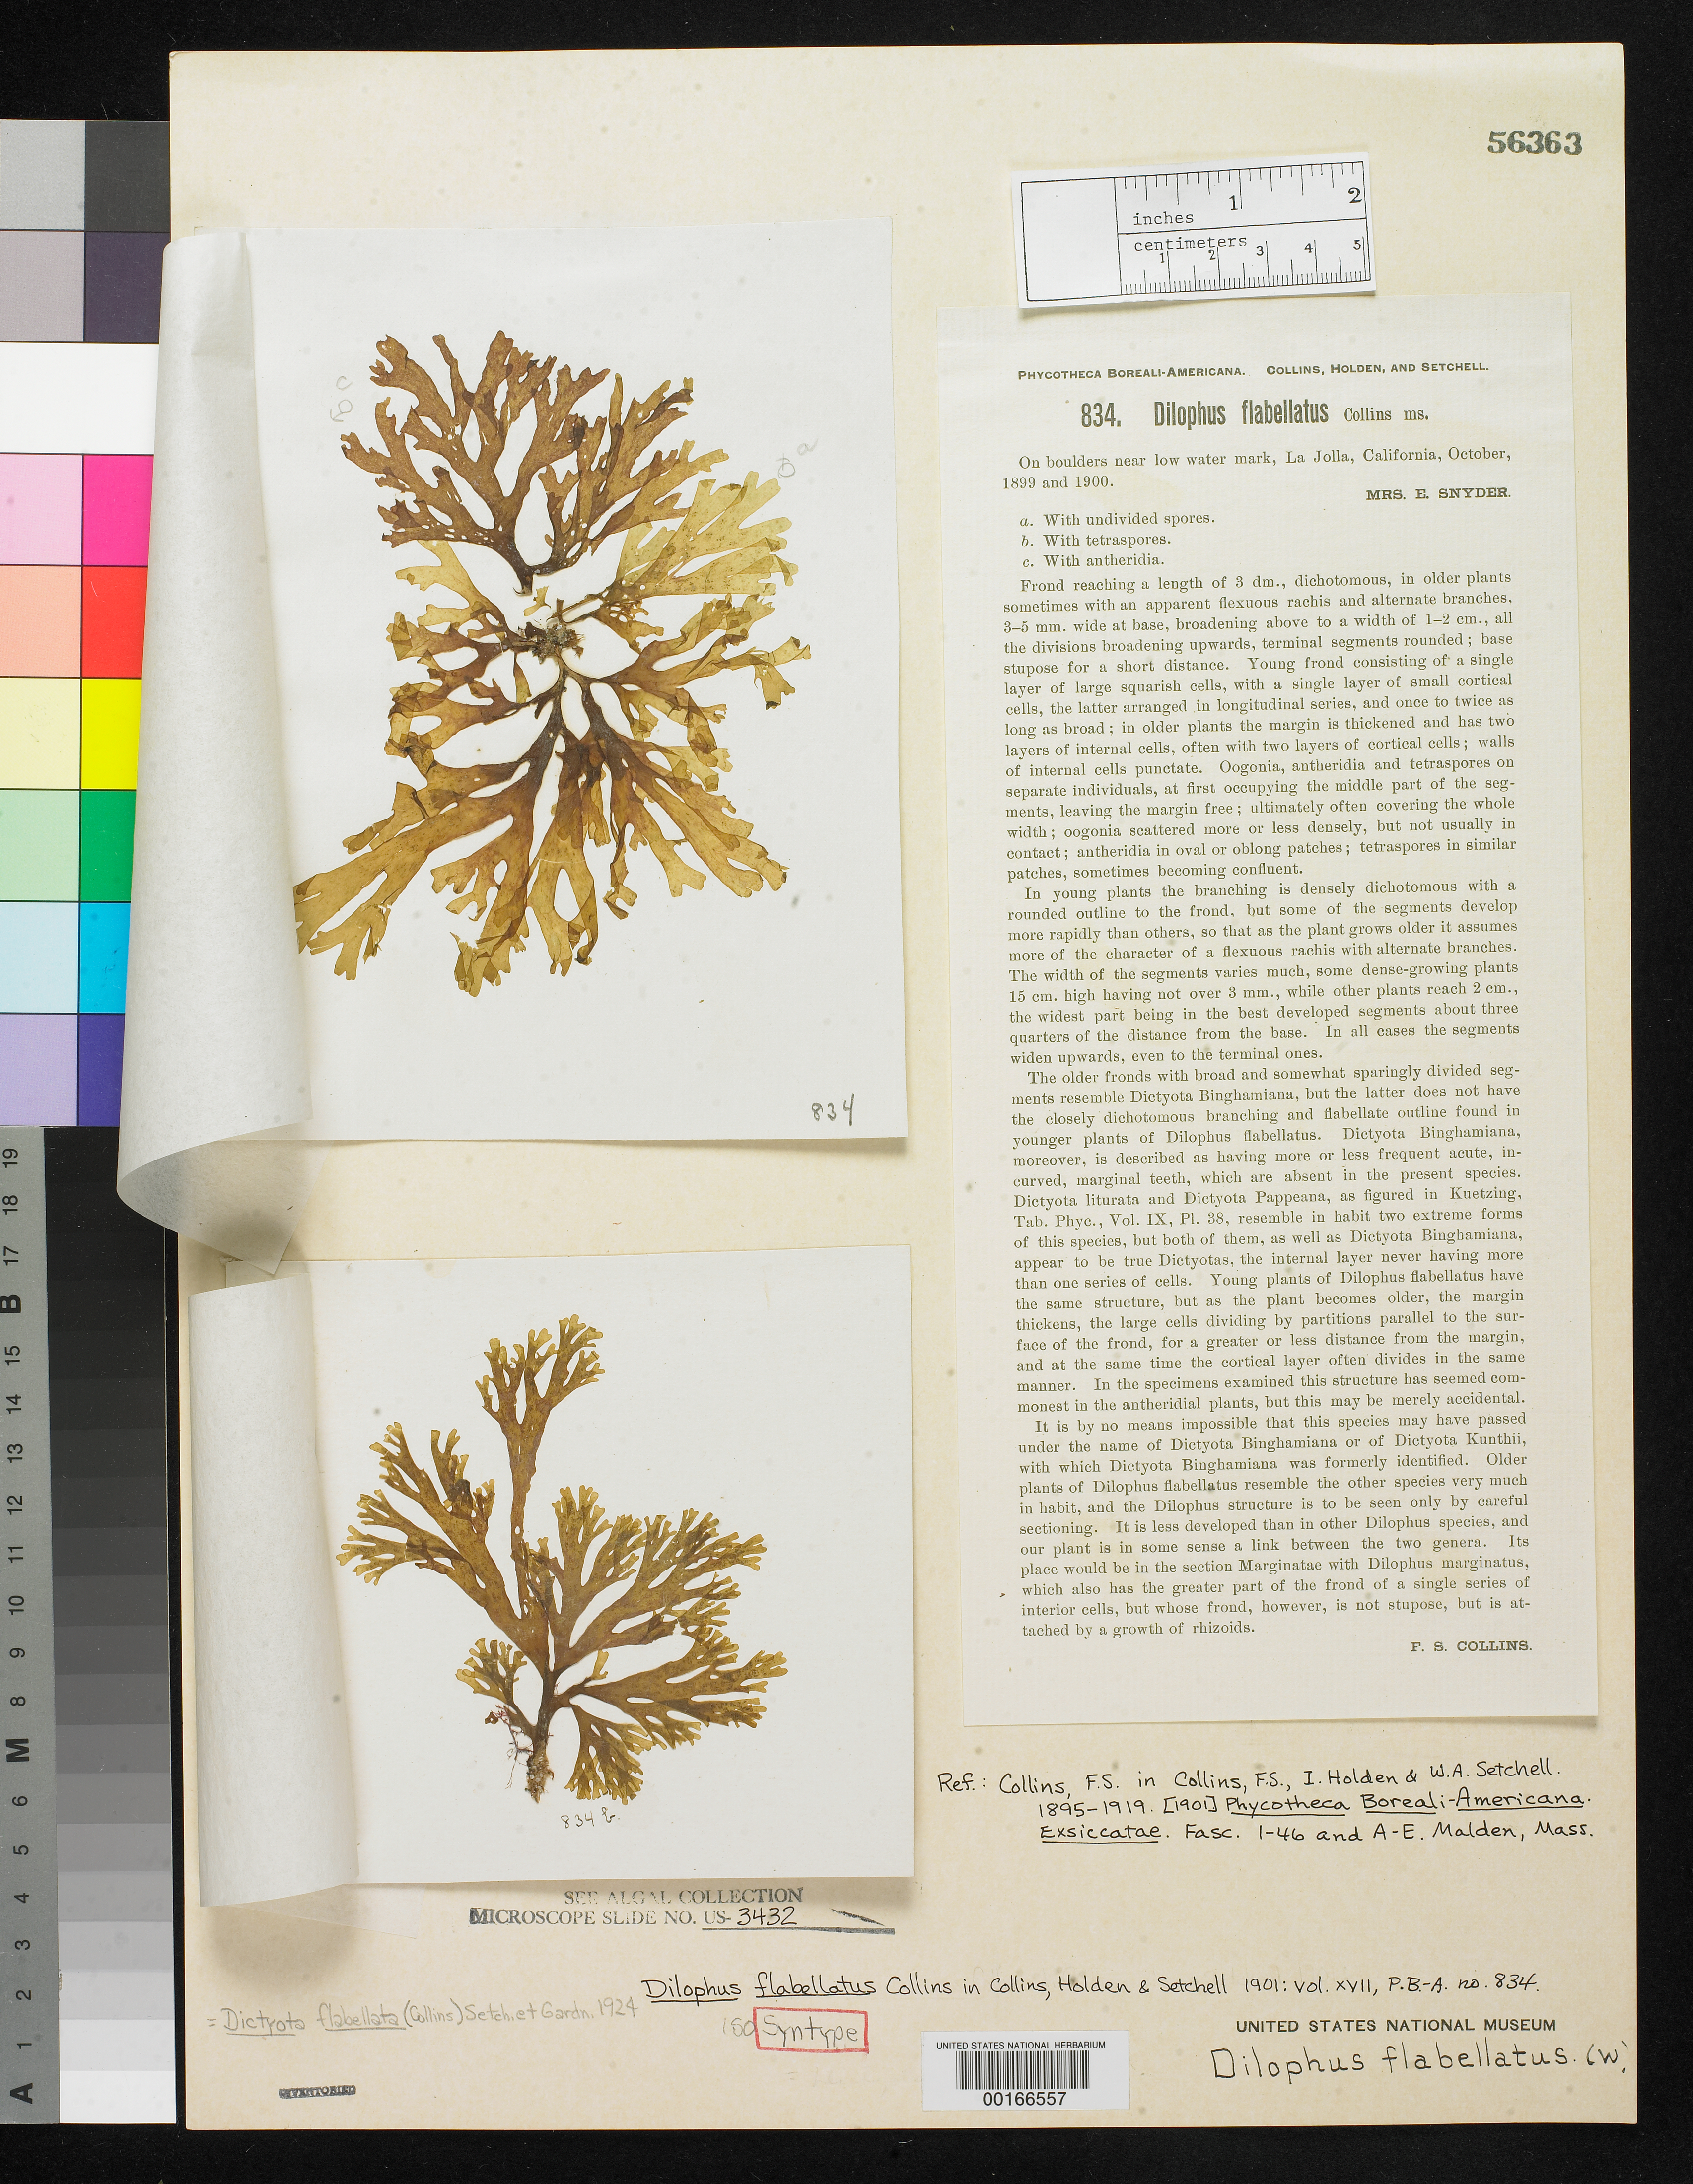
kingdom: Chromista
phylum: Ochrophyta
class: Phaeophyceae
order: Dictyotales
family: Dictyotaceae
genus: Dilophus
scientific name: Dilophus flabellatus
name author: Collins in Collins et al.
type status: Syntype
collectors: M. Snyder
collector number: PB-A 834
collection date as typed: Oct 1899 and -- --- 1900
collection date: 1899-10,1900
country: United States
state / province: California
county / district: San Diego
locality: La Jolla.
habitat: On boulders near low water.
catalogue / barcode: US 56363